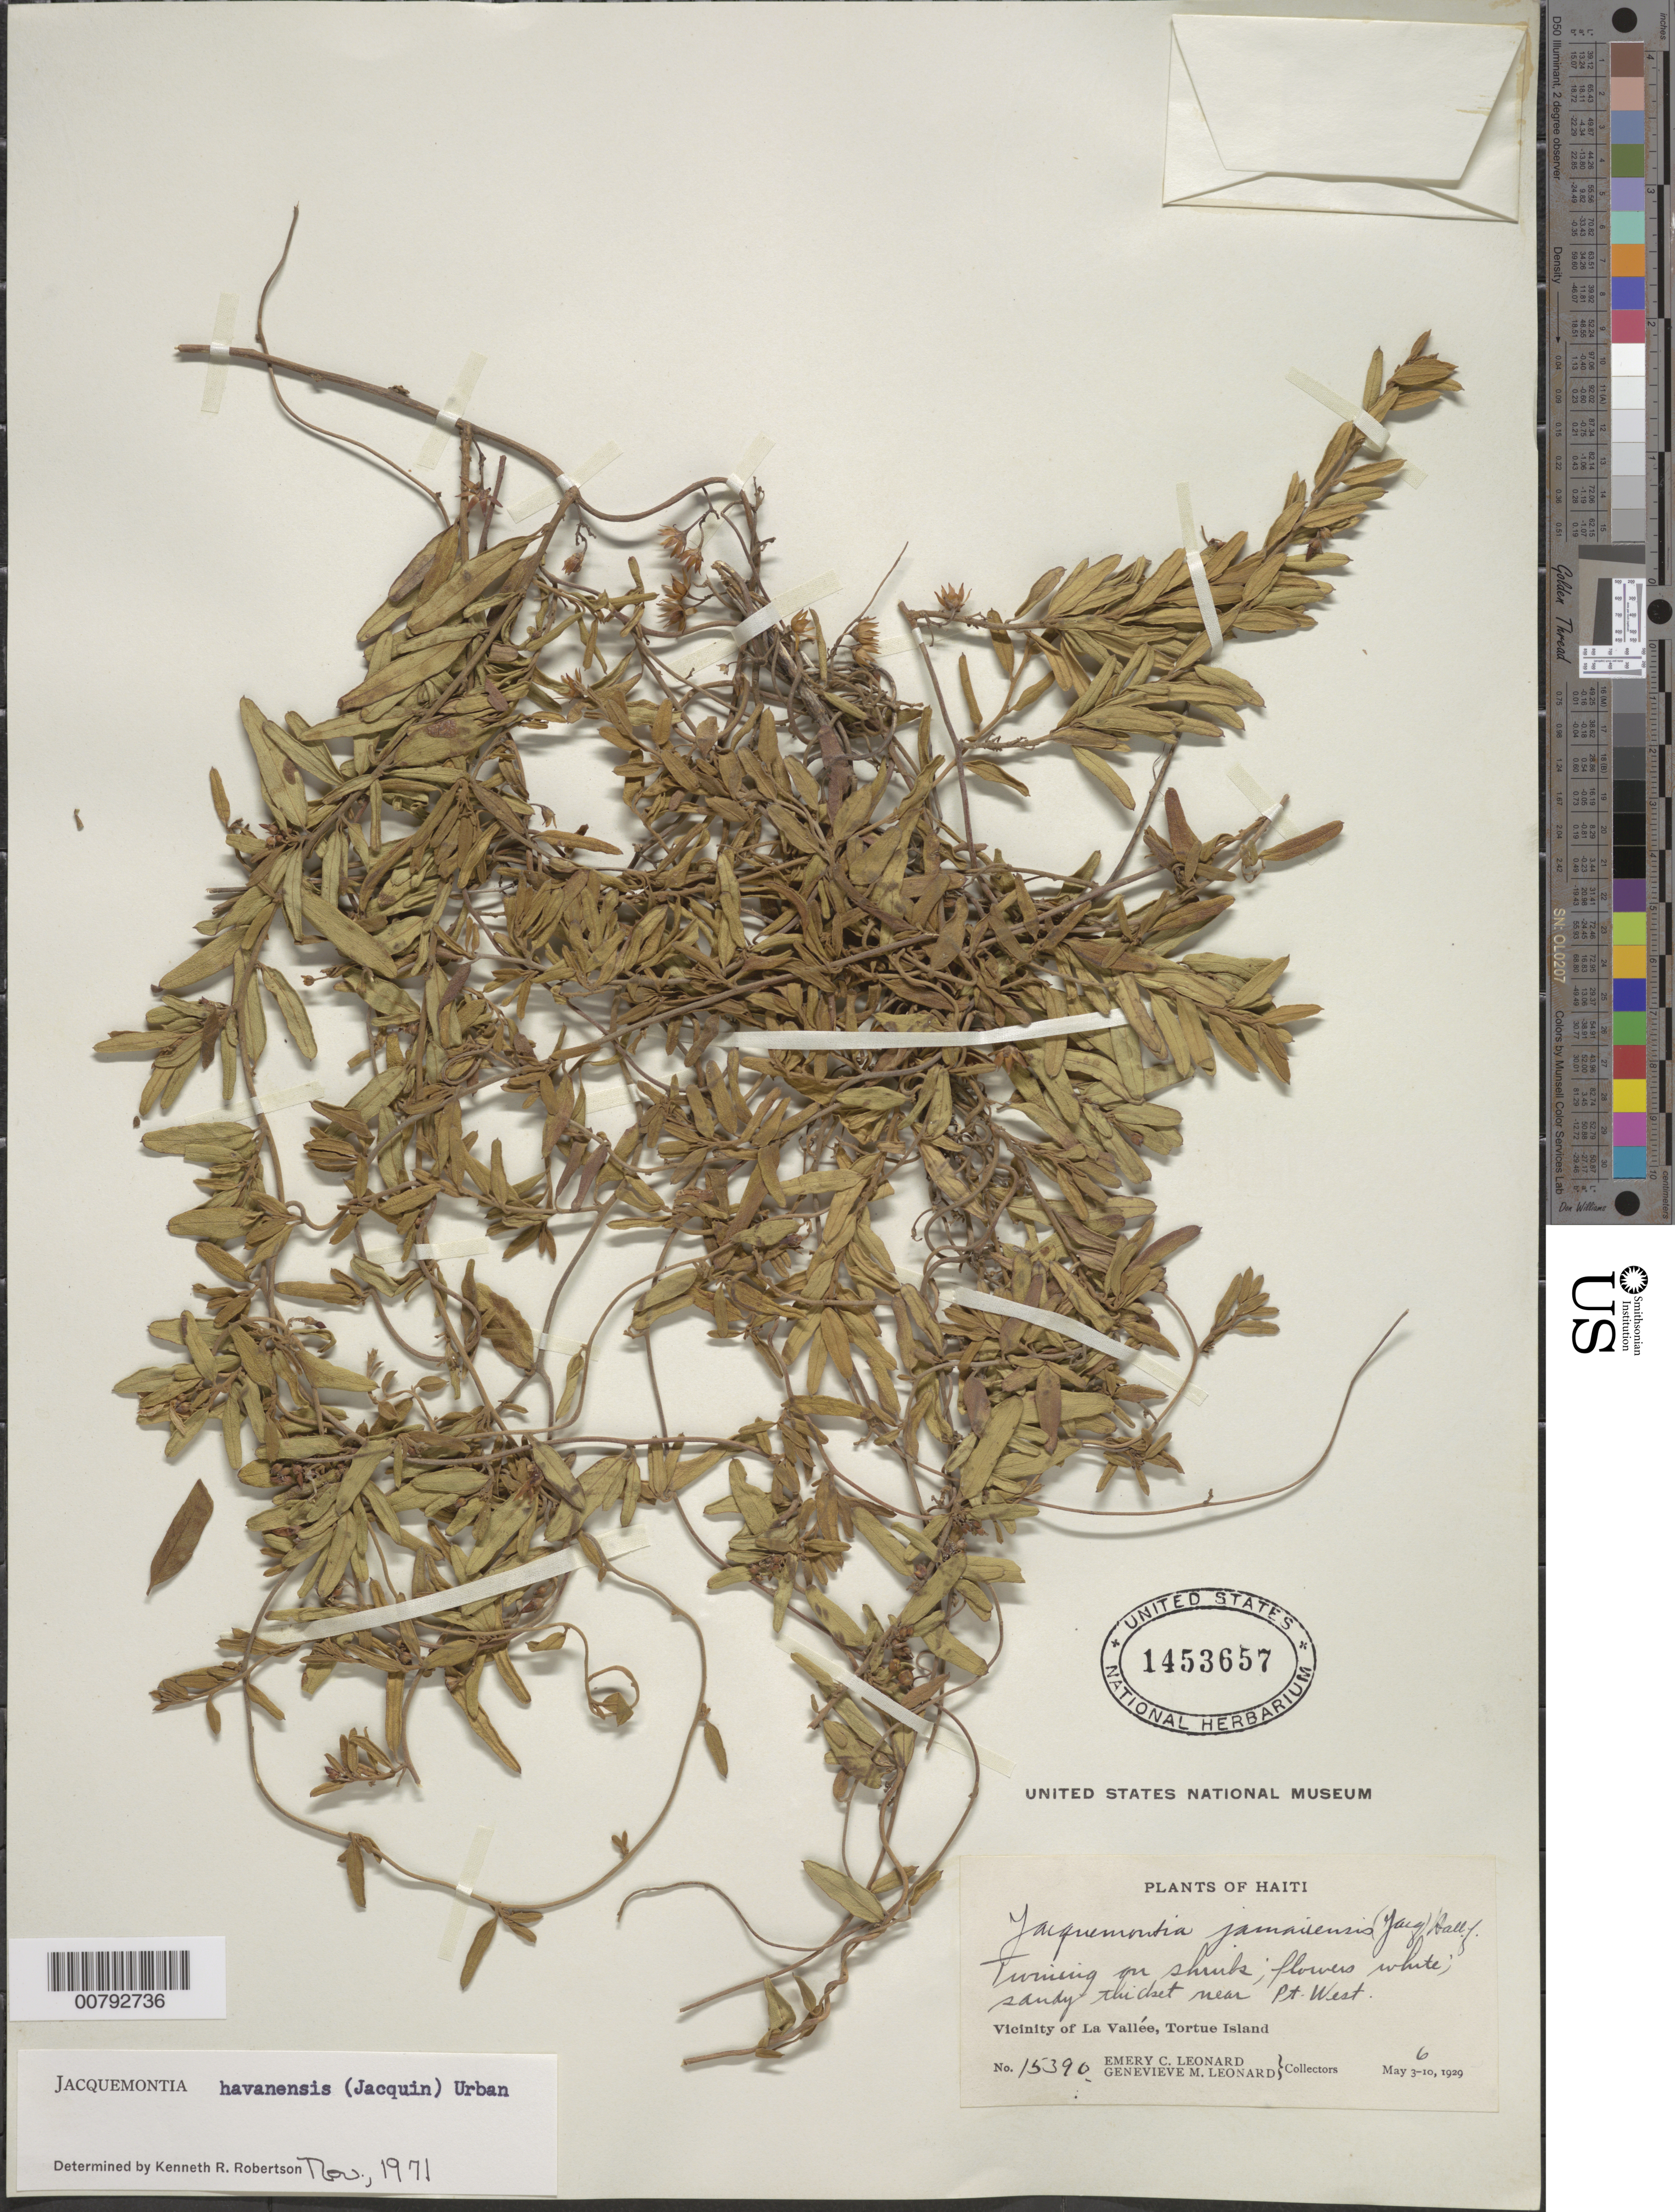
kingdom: Plantae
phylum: Tracheophyta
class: Magnoliopsida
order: Solanales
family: Convolvulaceae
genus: Jacquemontia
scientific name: Jacquemontia havanensis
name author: (Jacq.) Urb.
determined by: Robertson, K. R.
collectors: E. C. Leonard & G. M. Leonard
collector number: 15390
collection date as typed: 06 May 1929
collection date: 1929-05-06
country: Haiti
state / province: Nord-Óuest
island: Île de la Tortue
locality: Tortue Island, vicinity of La Vallée, near Pt. West.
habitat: Sandy thicket.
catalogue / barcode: US 1453657